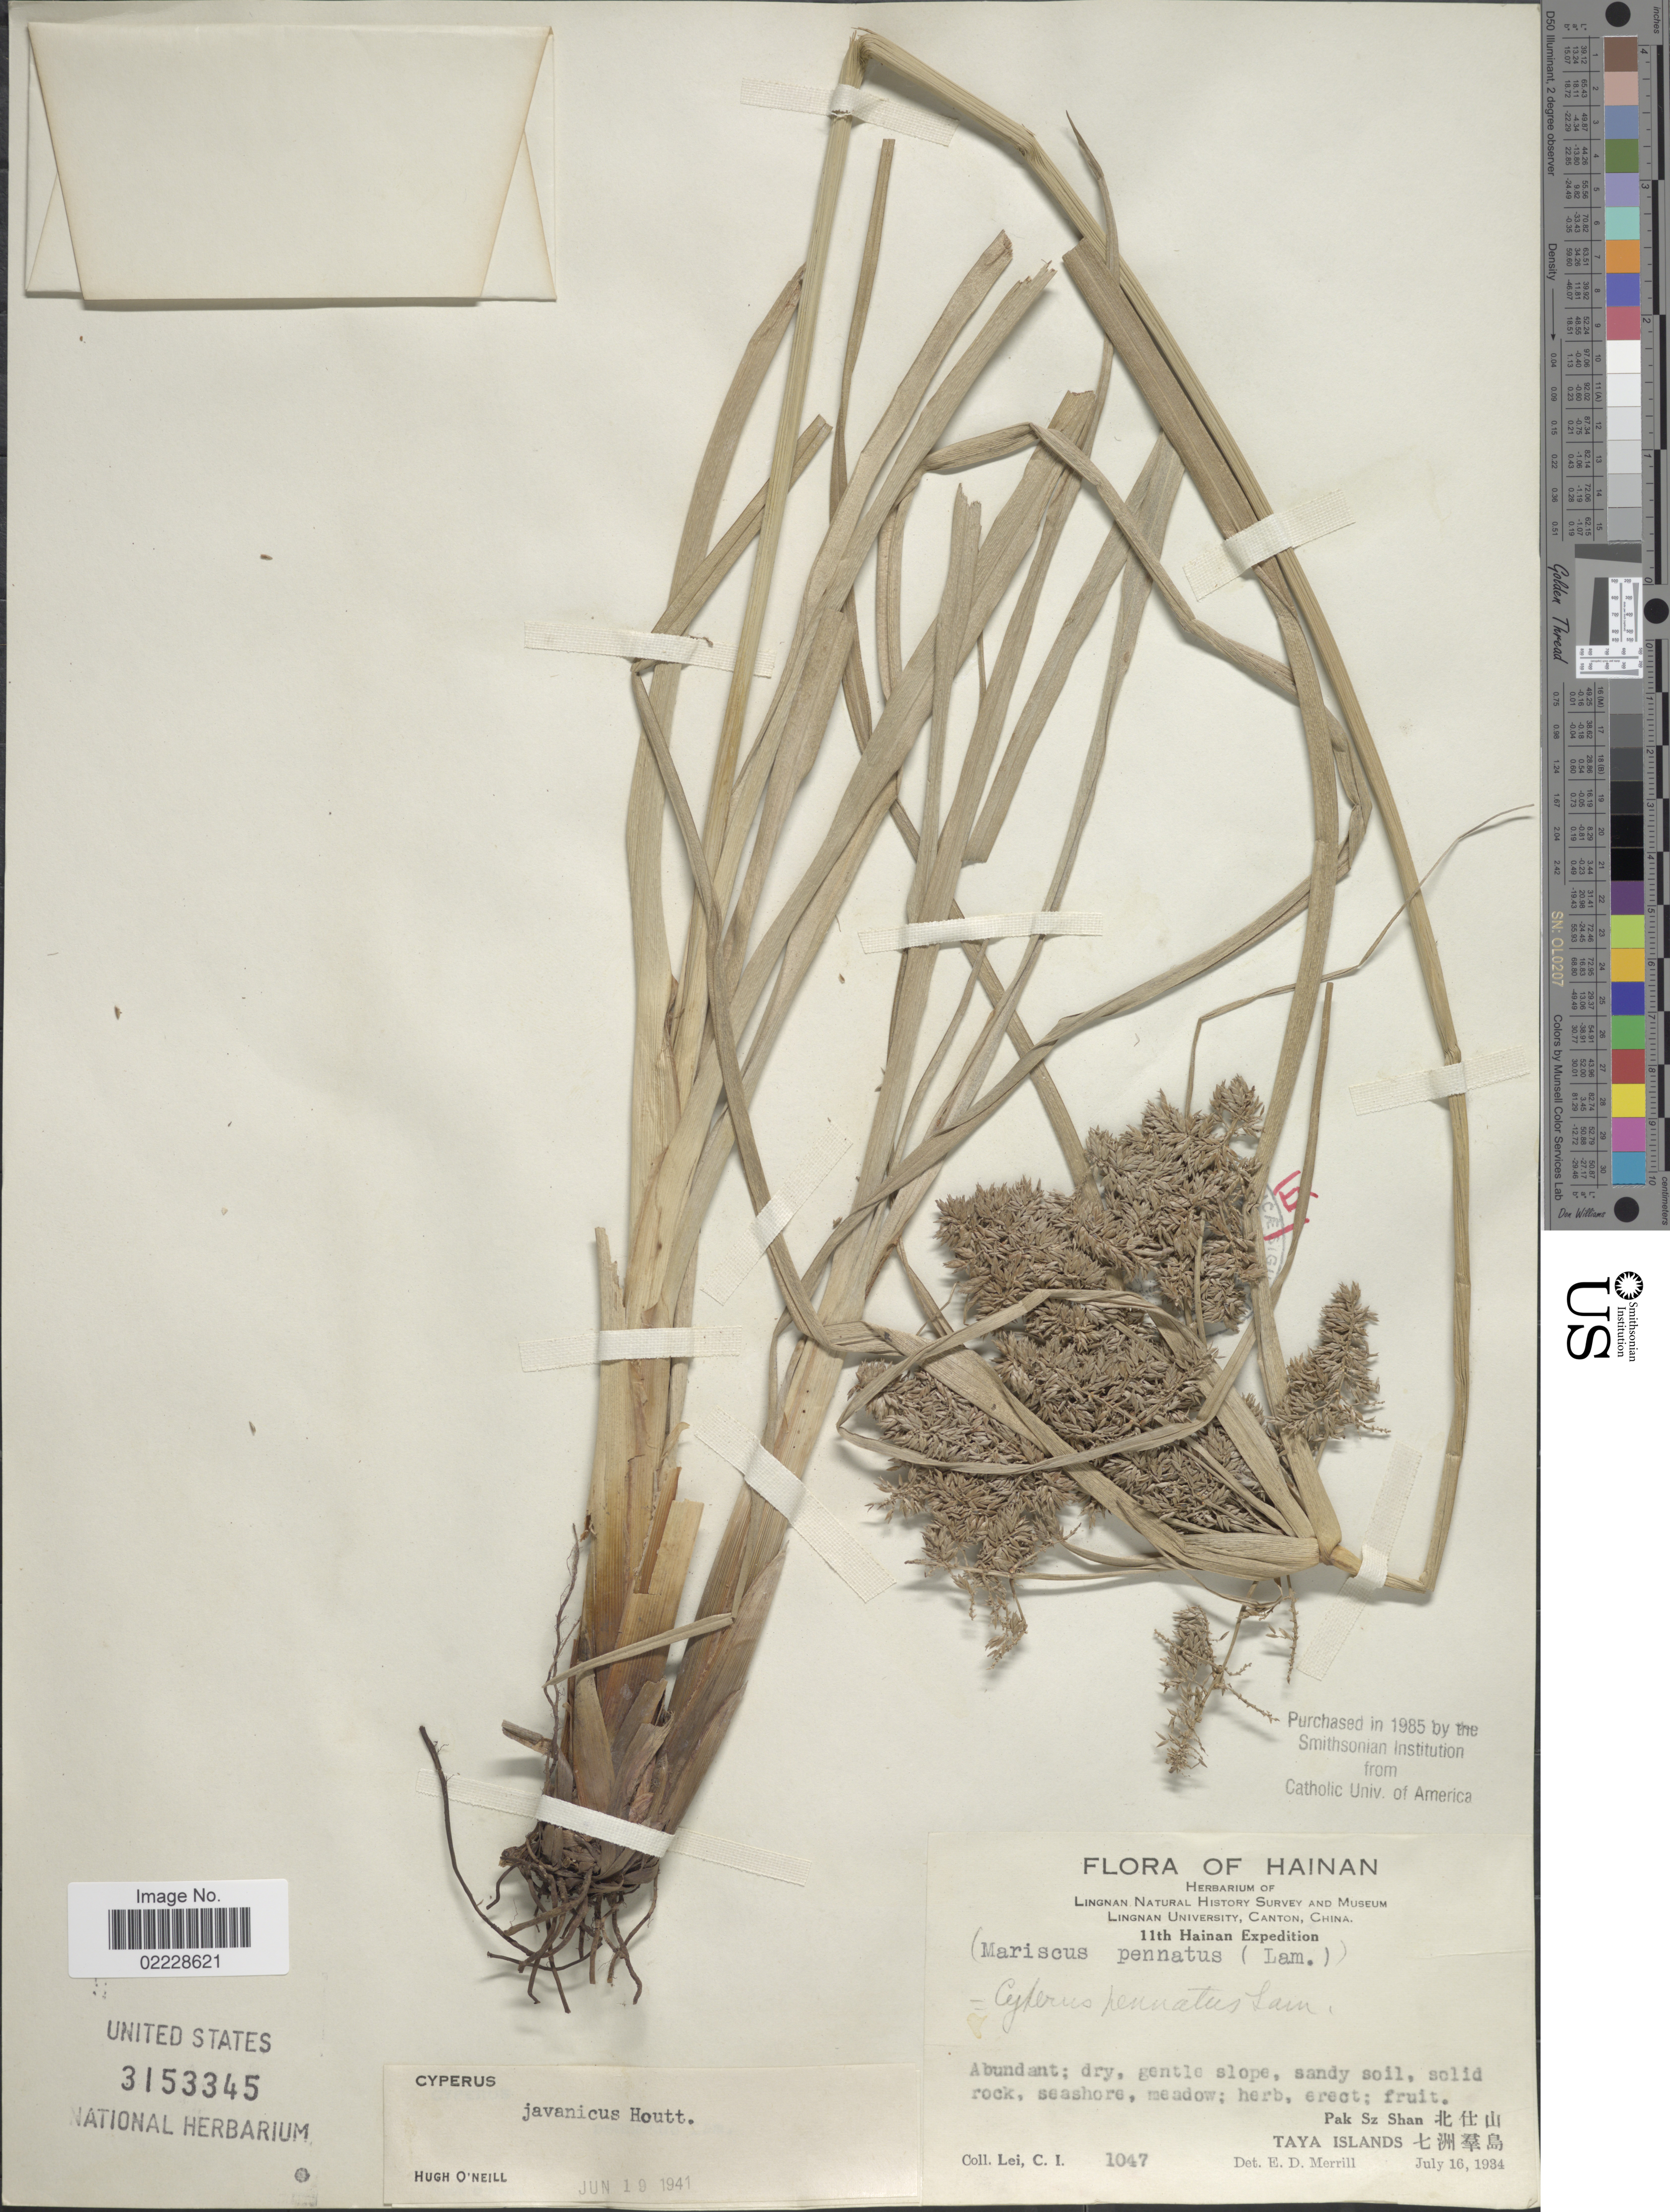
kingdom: Plantae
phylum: Tracheophyta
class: Liliopsida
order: Poales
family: Cyperaceae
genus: Cyperus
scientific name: Cyperus javanicus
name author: Houtt.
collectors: C. I. Lei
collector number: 1047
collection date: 1934-07-16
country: China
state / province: Hainan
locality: Hainan, Pak Sz Shan X, Taya Islands X.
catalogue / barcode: US 3153345